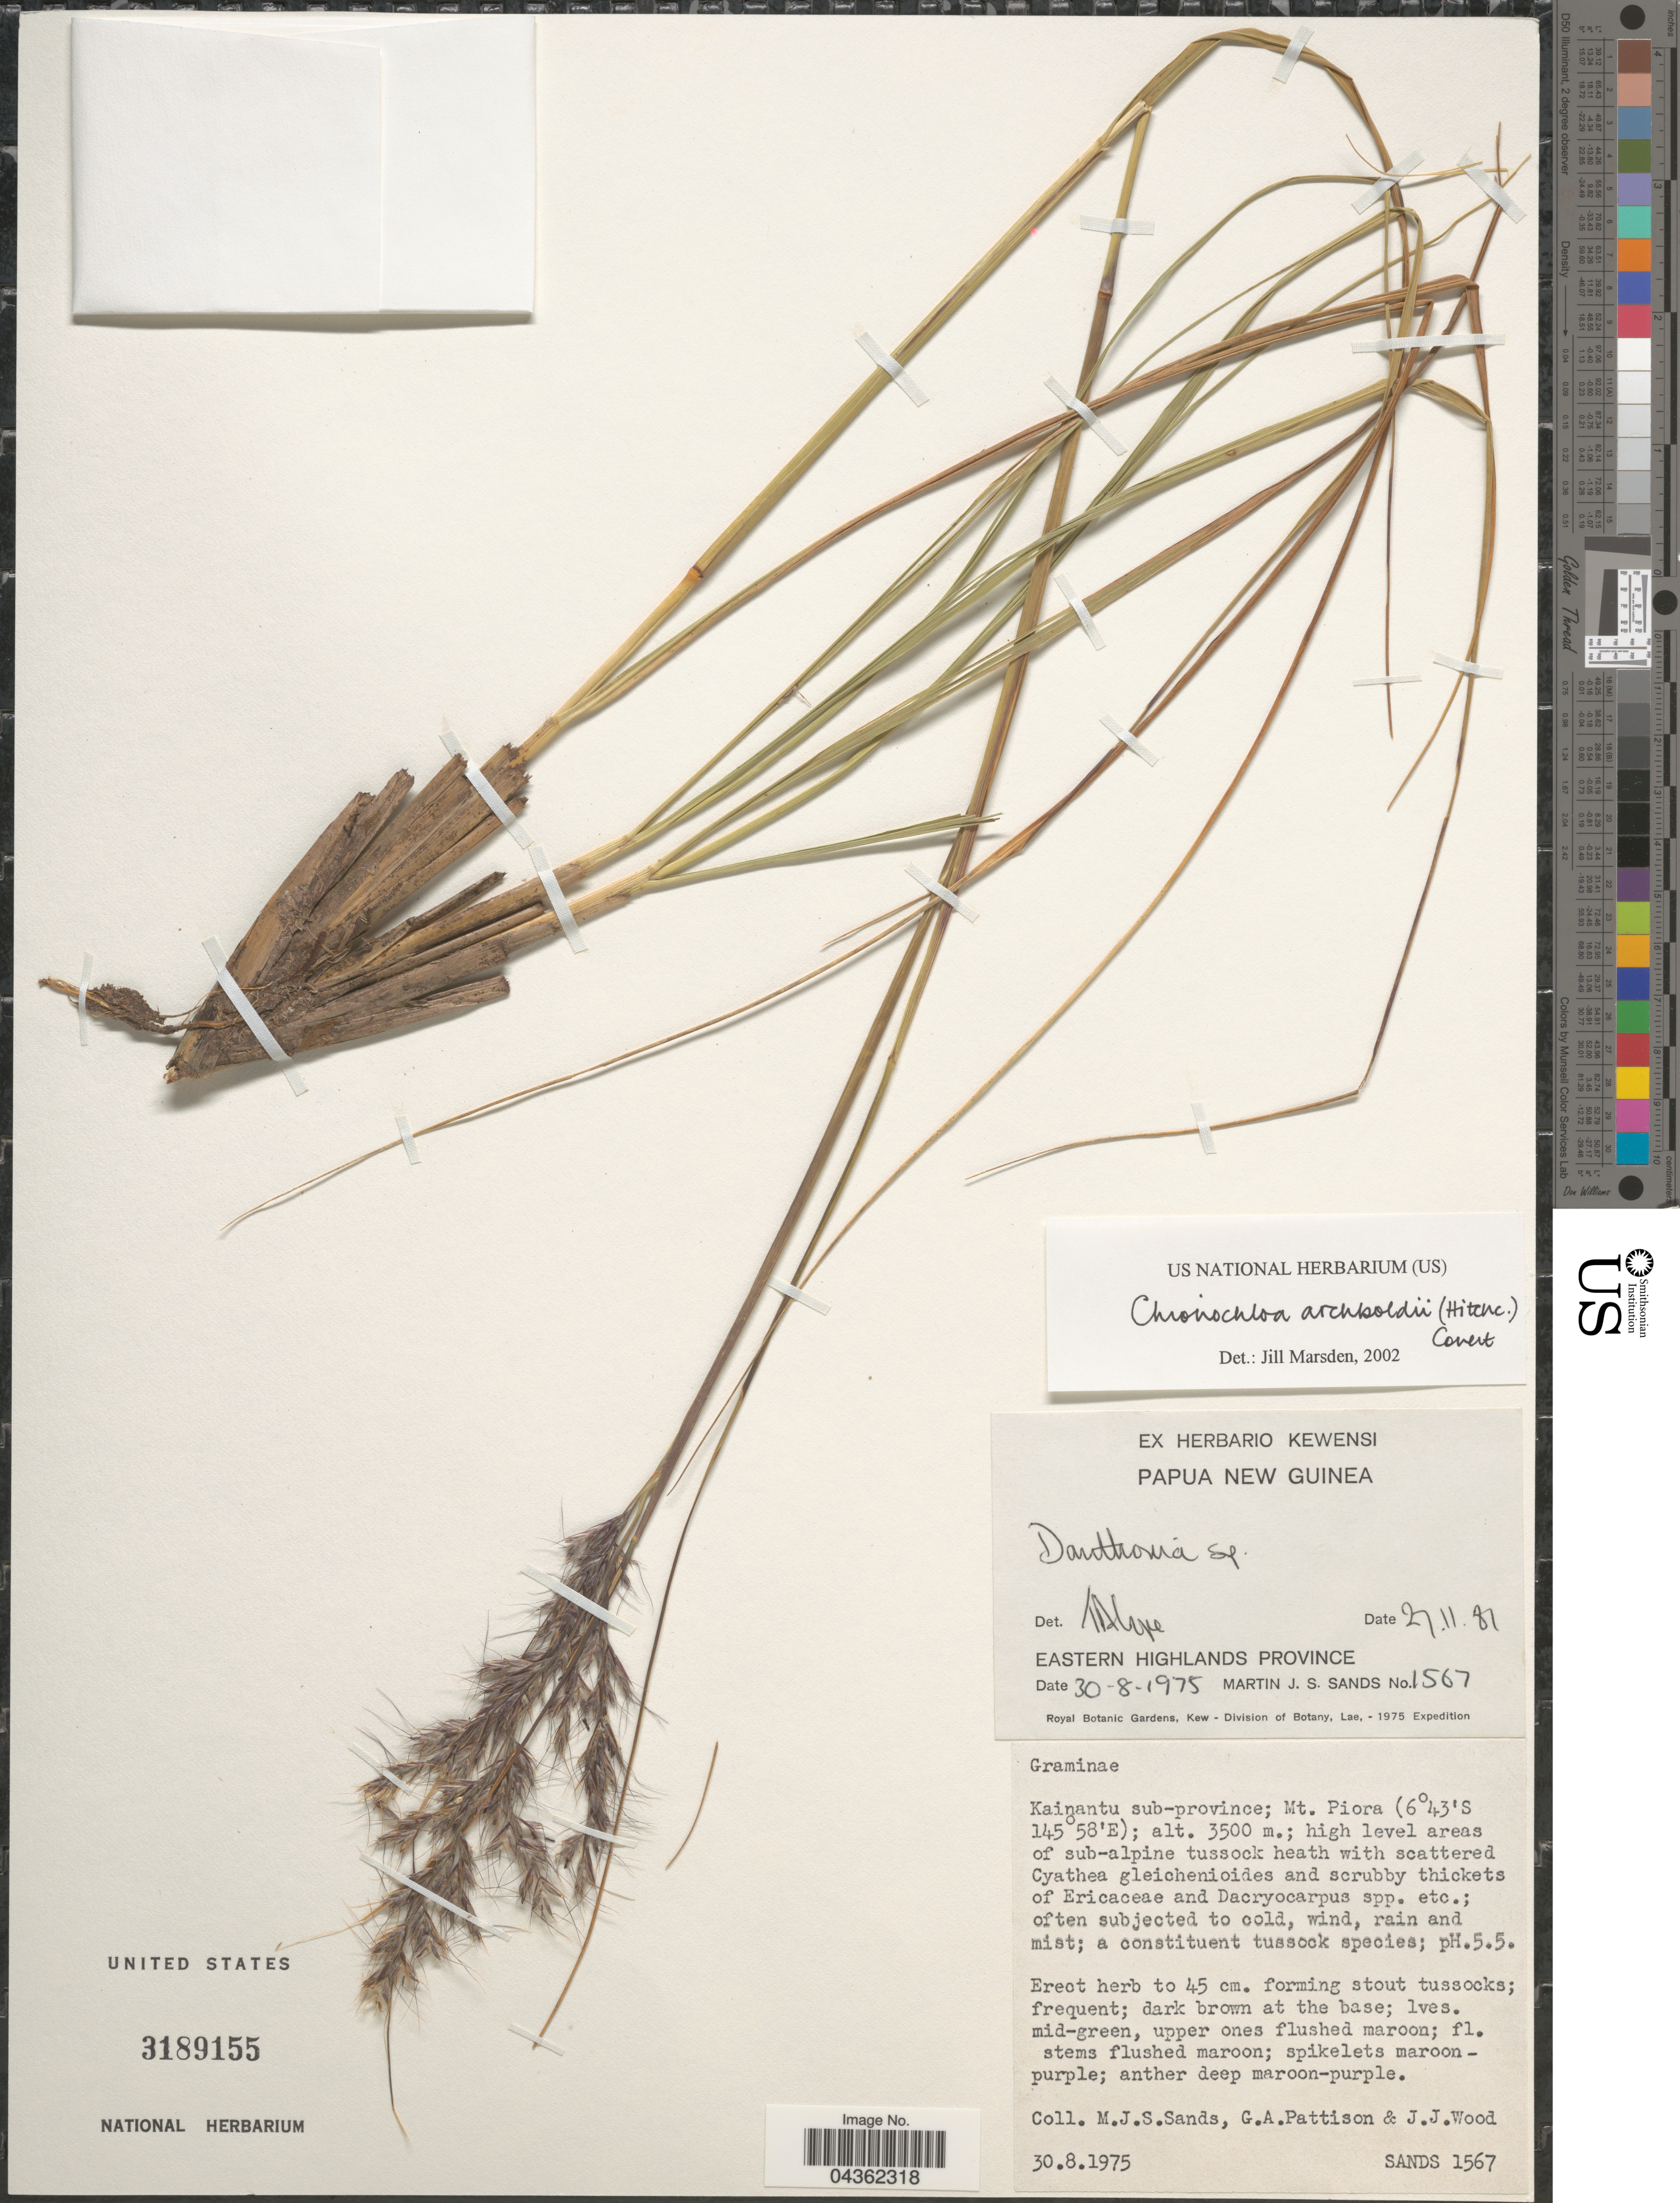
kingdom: Plantae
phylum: Tracheophyta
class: Liliopsida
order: Poales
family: Poaceae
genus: Chimaerochloa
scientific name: Chimaerochloa archboldii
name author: (Hitchc.) Pirie & H.P. Linder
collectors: M. Sands, G. Pattison & J. Wood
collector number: SANDS 1567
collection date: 1975-08-30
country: Papua New Guinea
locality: Eastern Highlands Province. Kainantu sub-province; Mt. Piora.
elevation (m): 3500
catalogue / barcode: US 3189155